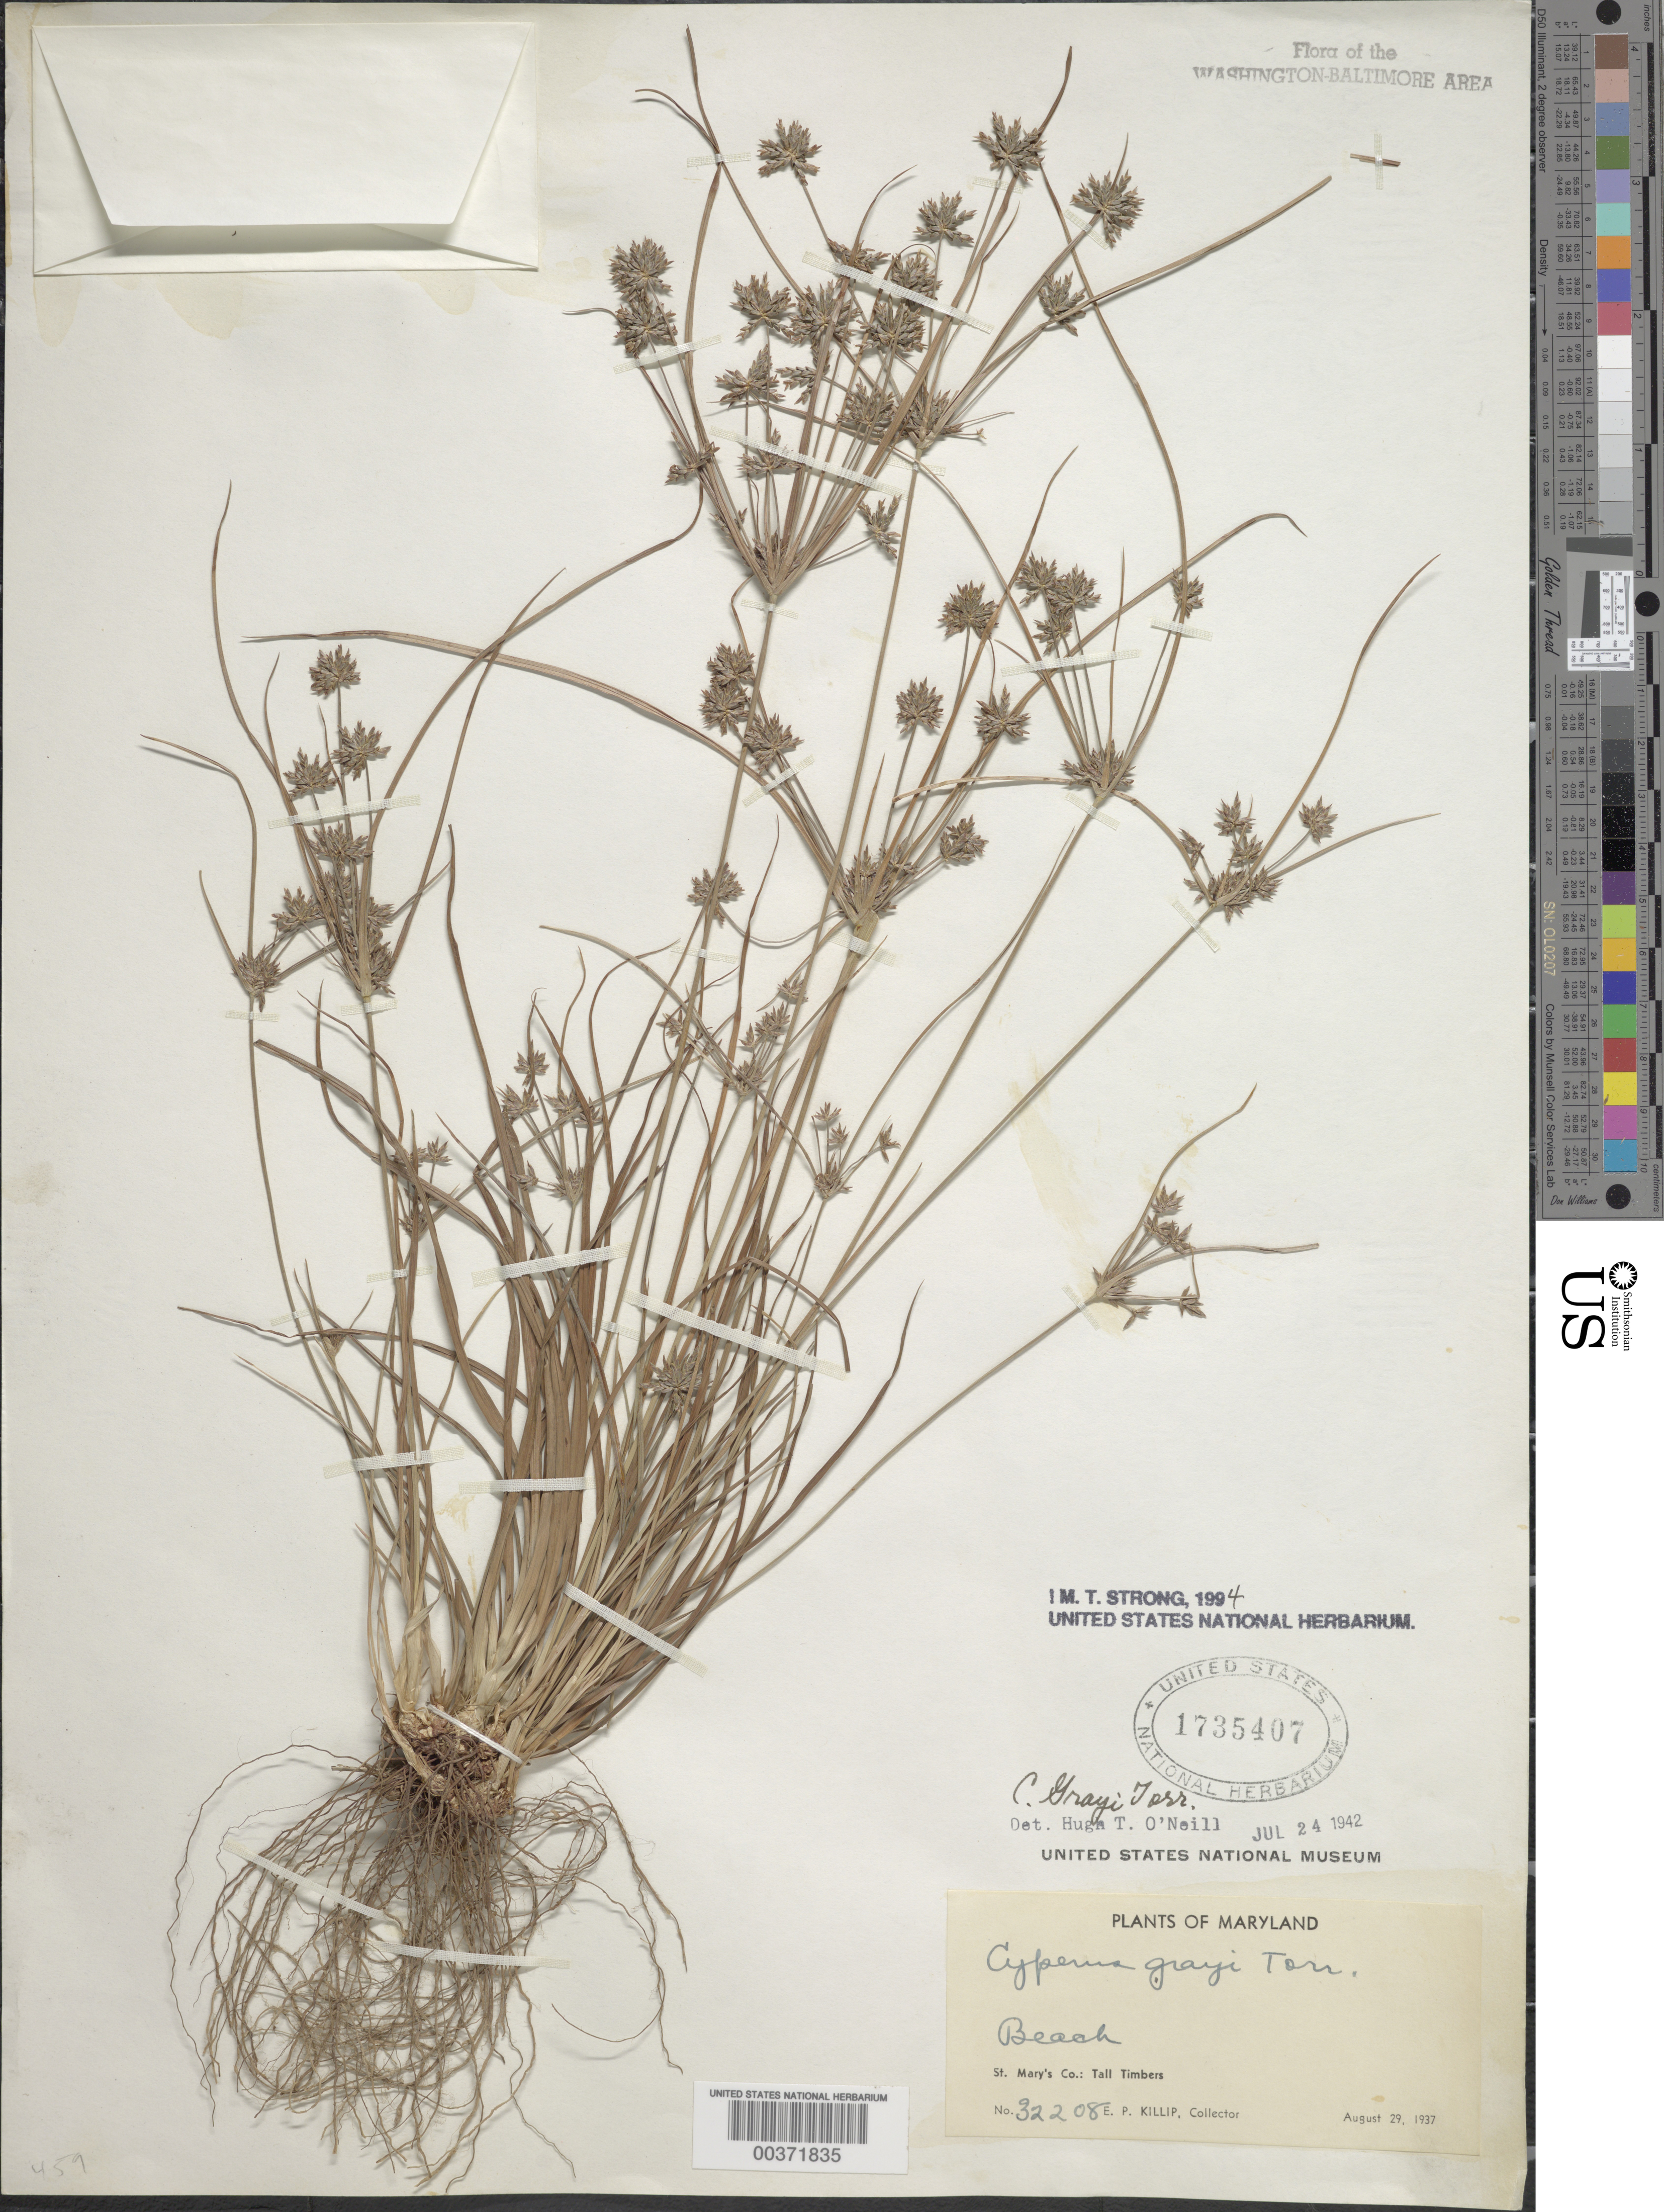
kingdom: Plantae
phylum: Tracheophyta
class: Liliopsida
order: Poales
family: Cyperaceae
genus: Cyperus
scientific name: Cyperus grayi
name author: Torr.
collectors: E. P. Killip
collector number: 32208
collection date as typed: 29 Aug 1937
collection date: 1937-08-29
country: United States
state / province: Maryland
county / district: St. Mary's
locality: Tall Timbers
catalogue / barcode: US 1735407